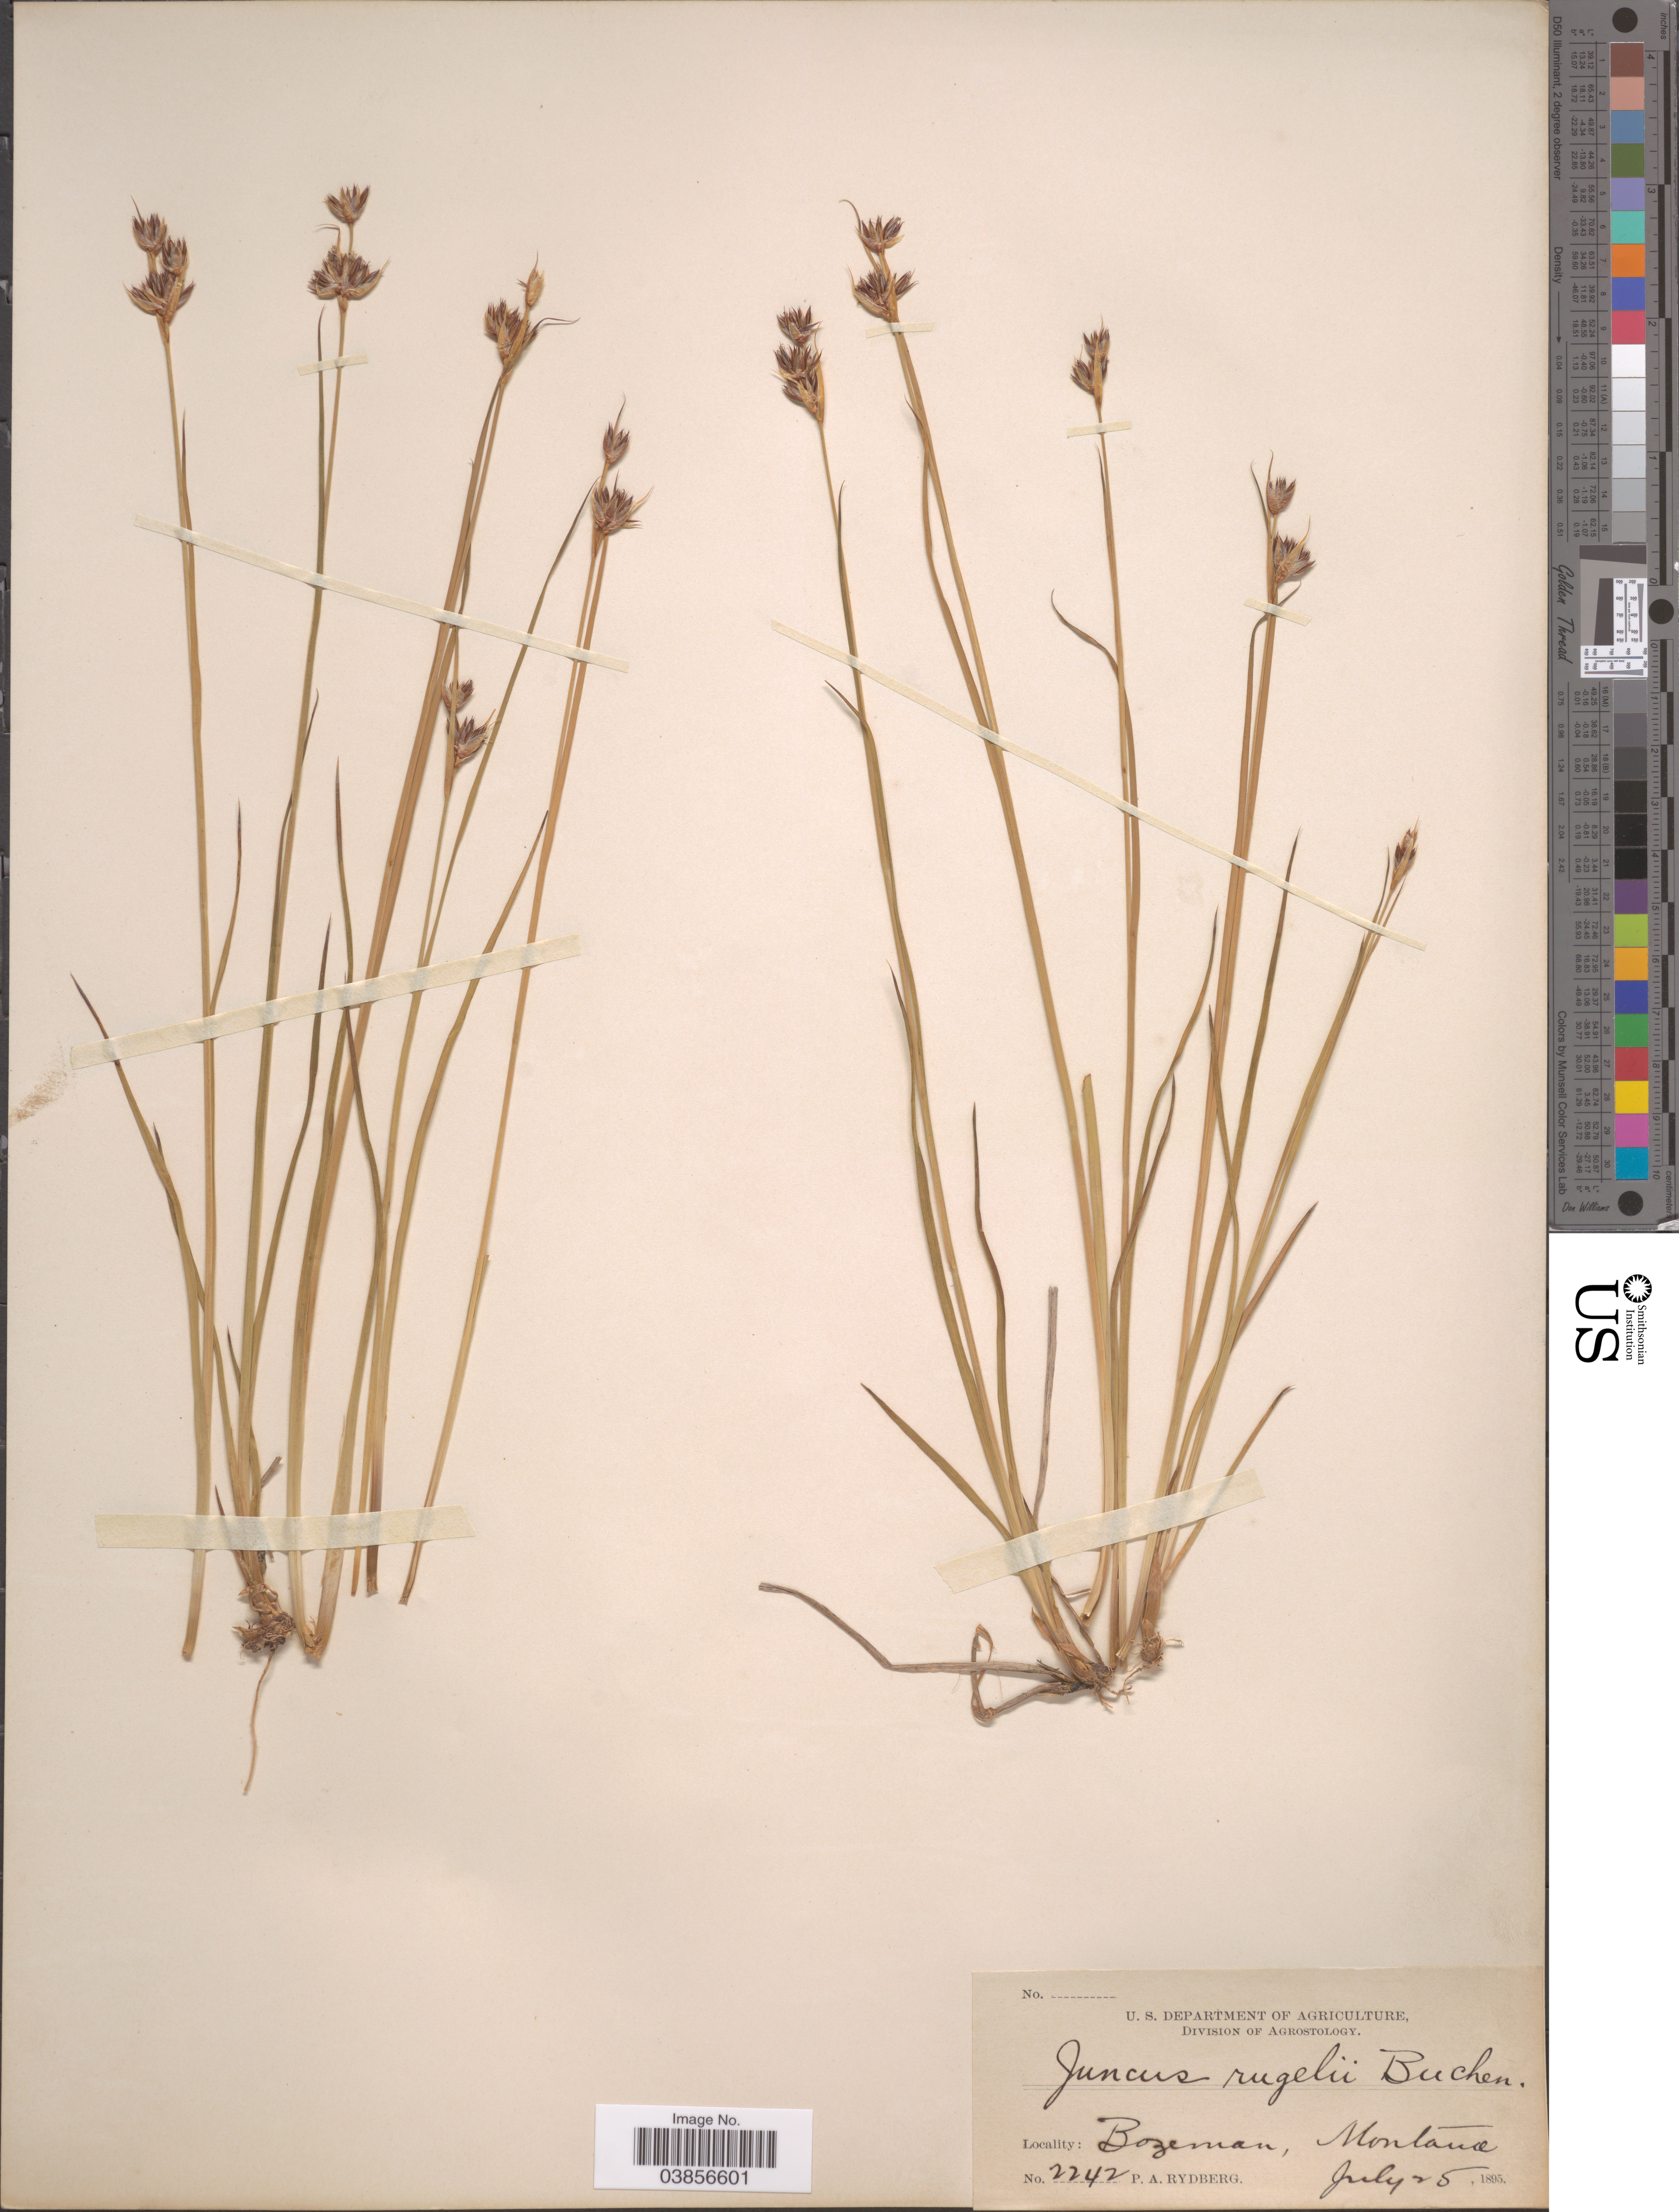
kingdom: Plantae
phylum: Tracheophyta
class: Liliopsida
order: Poales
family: Juncaceae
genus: Juncus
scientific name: Juncus regelii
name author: Buchenau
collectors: P. A. Rydberg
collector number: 2242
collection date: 1895-07-25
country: United States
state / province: Montana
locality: Bozeman.